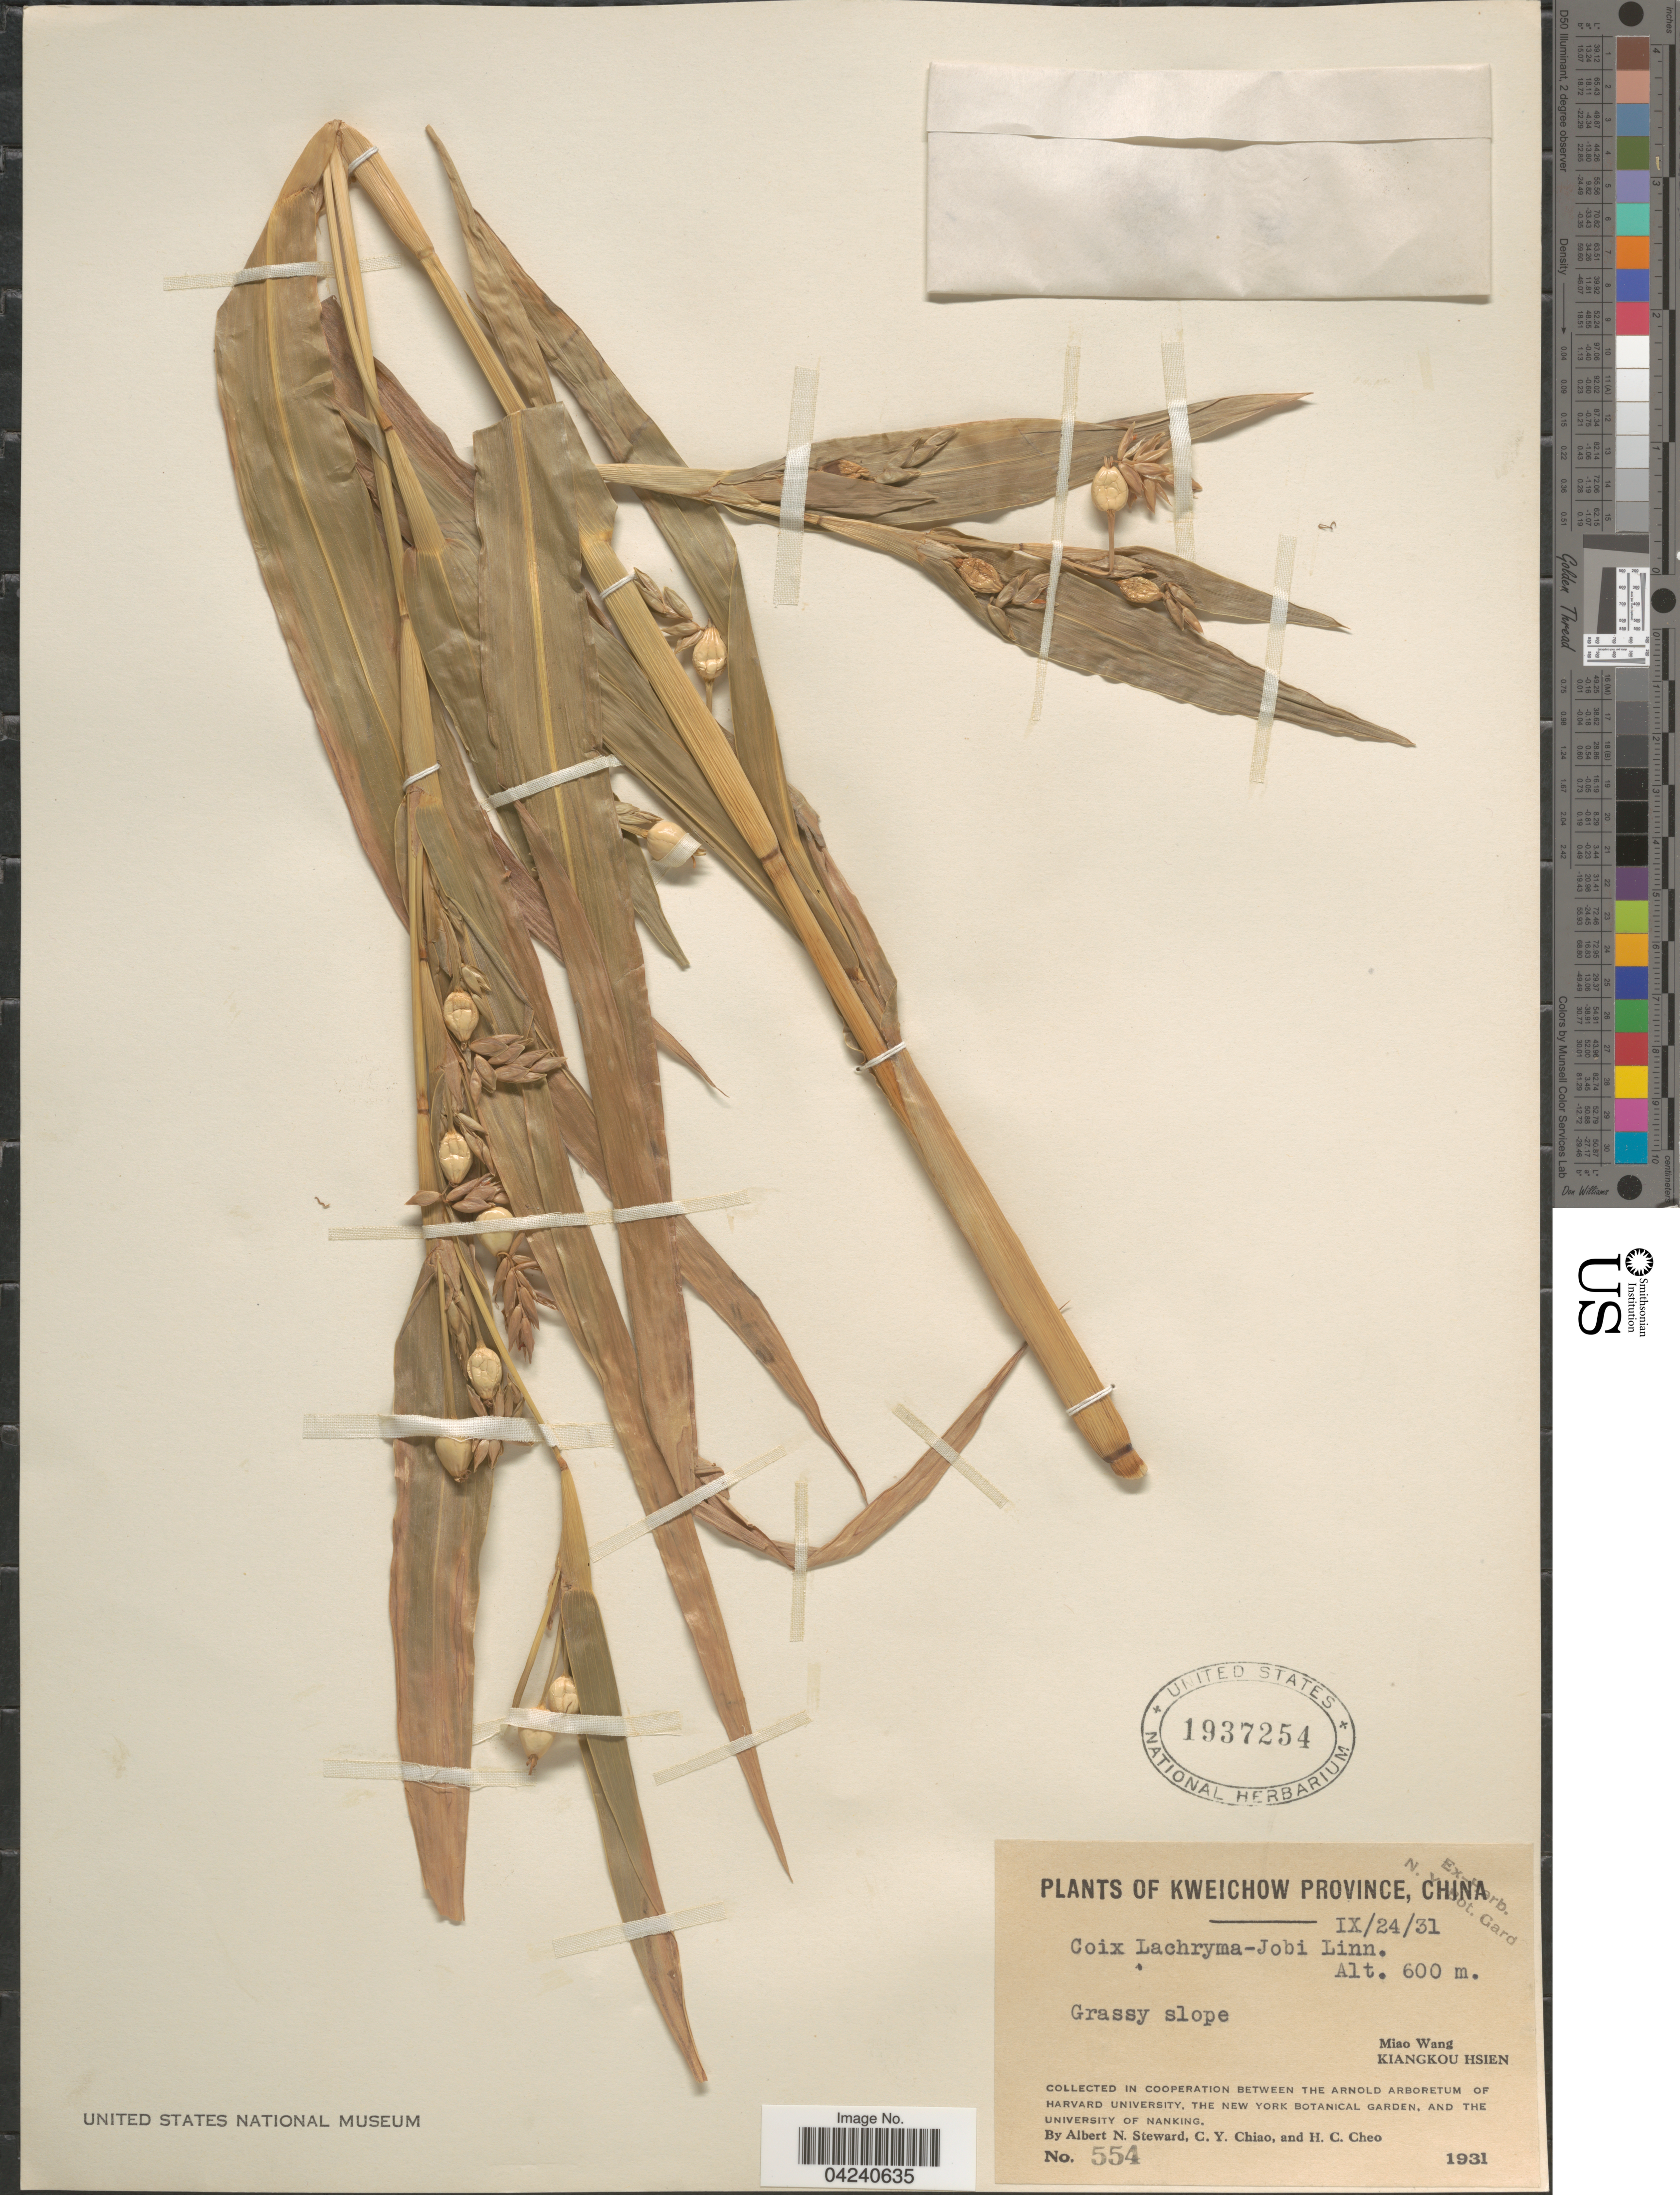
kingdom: Plantae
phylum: Tracheophyta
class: Liliopsida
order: Poales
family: Poaceae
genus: Coix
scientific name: Coix lacryma-jobi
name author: L.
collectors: A. N. Steward, C. Y. Chiao & H. Cheo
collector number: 554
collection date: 1931-09-24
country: China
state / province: Guizhou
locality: Kweichow Province. Miao Wang. Kiangkou Hsien.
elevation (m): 600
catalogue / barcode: US 1937254